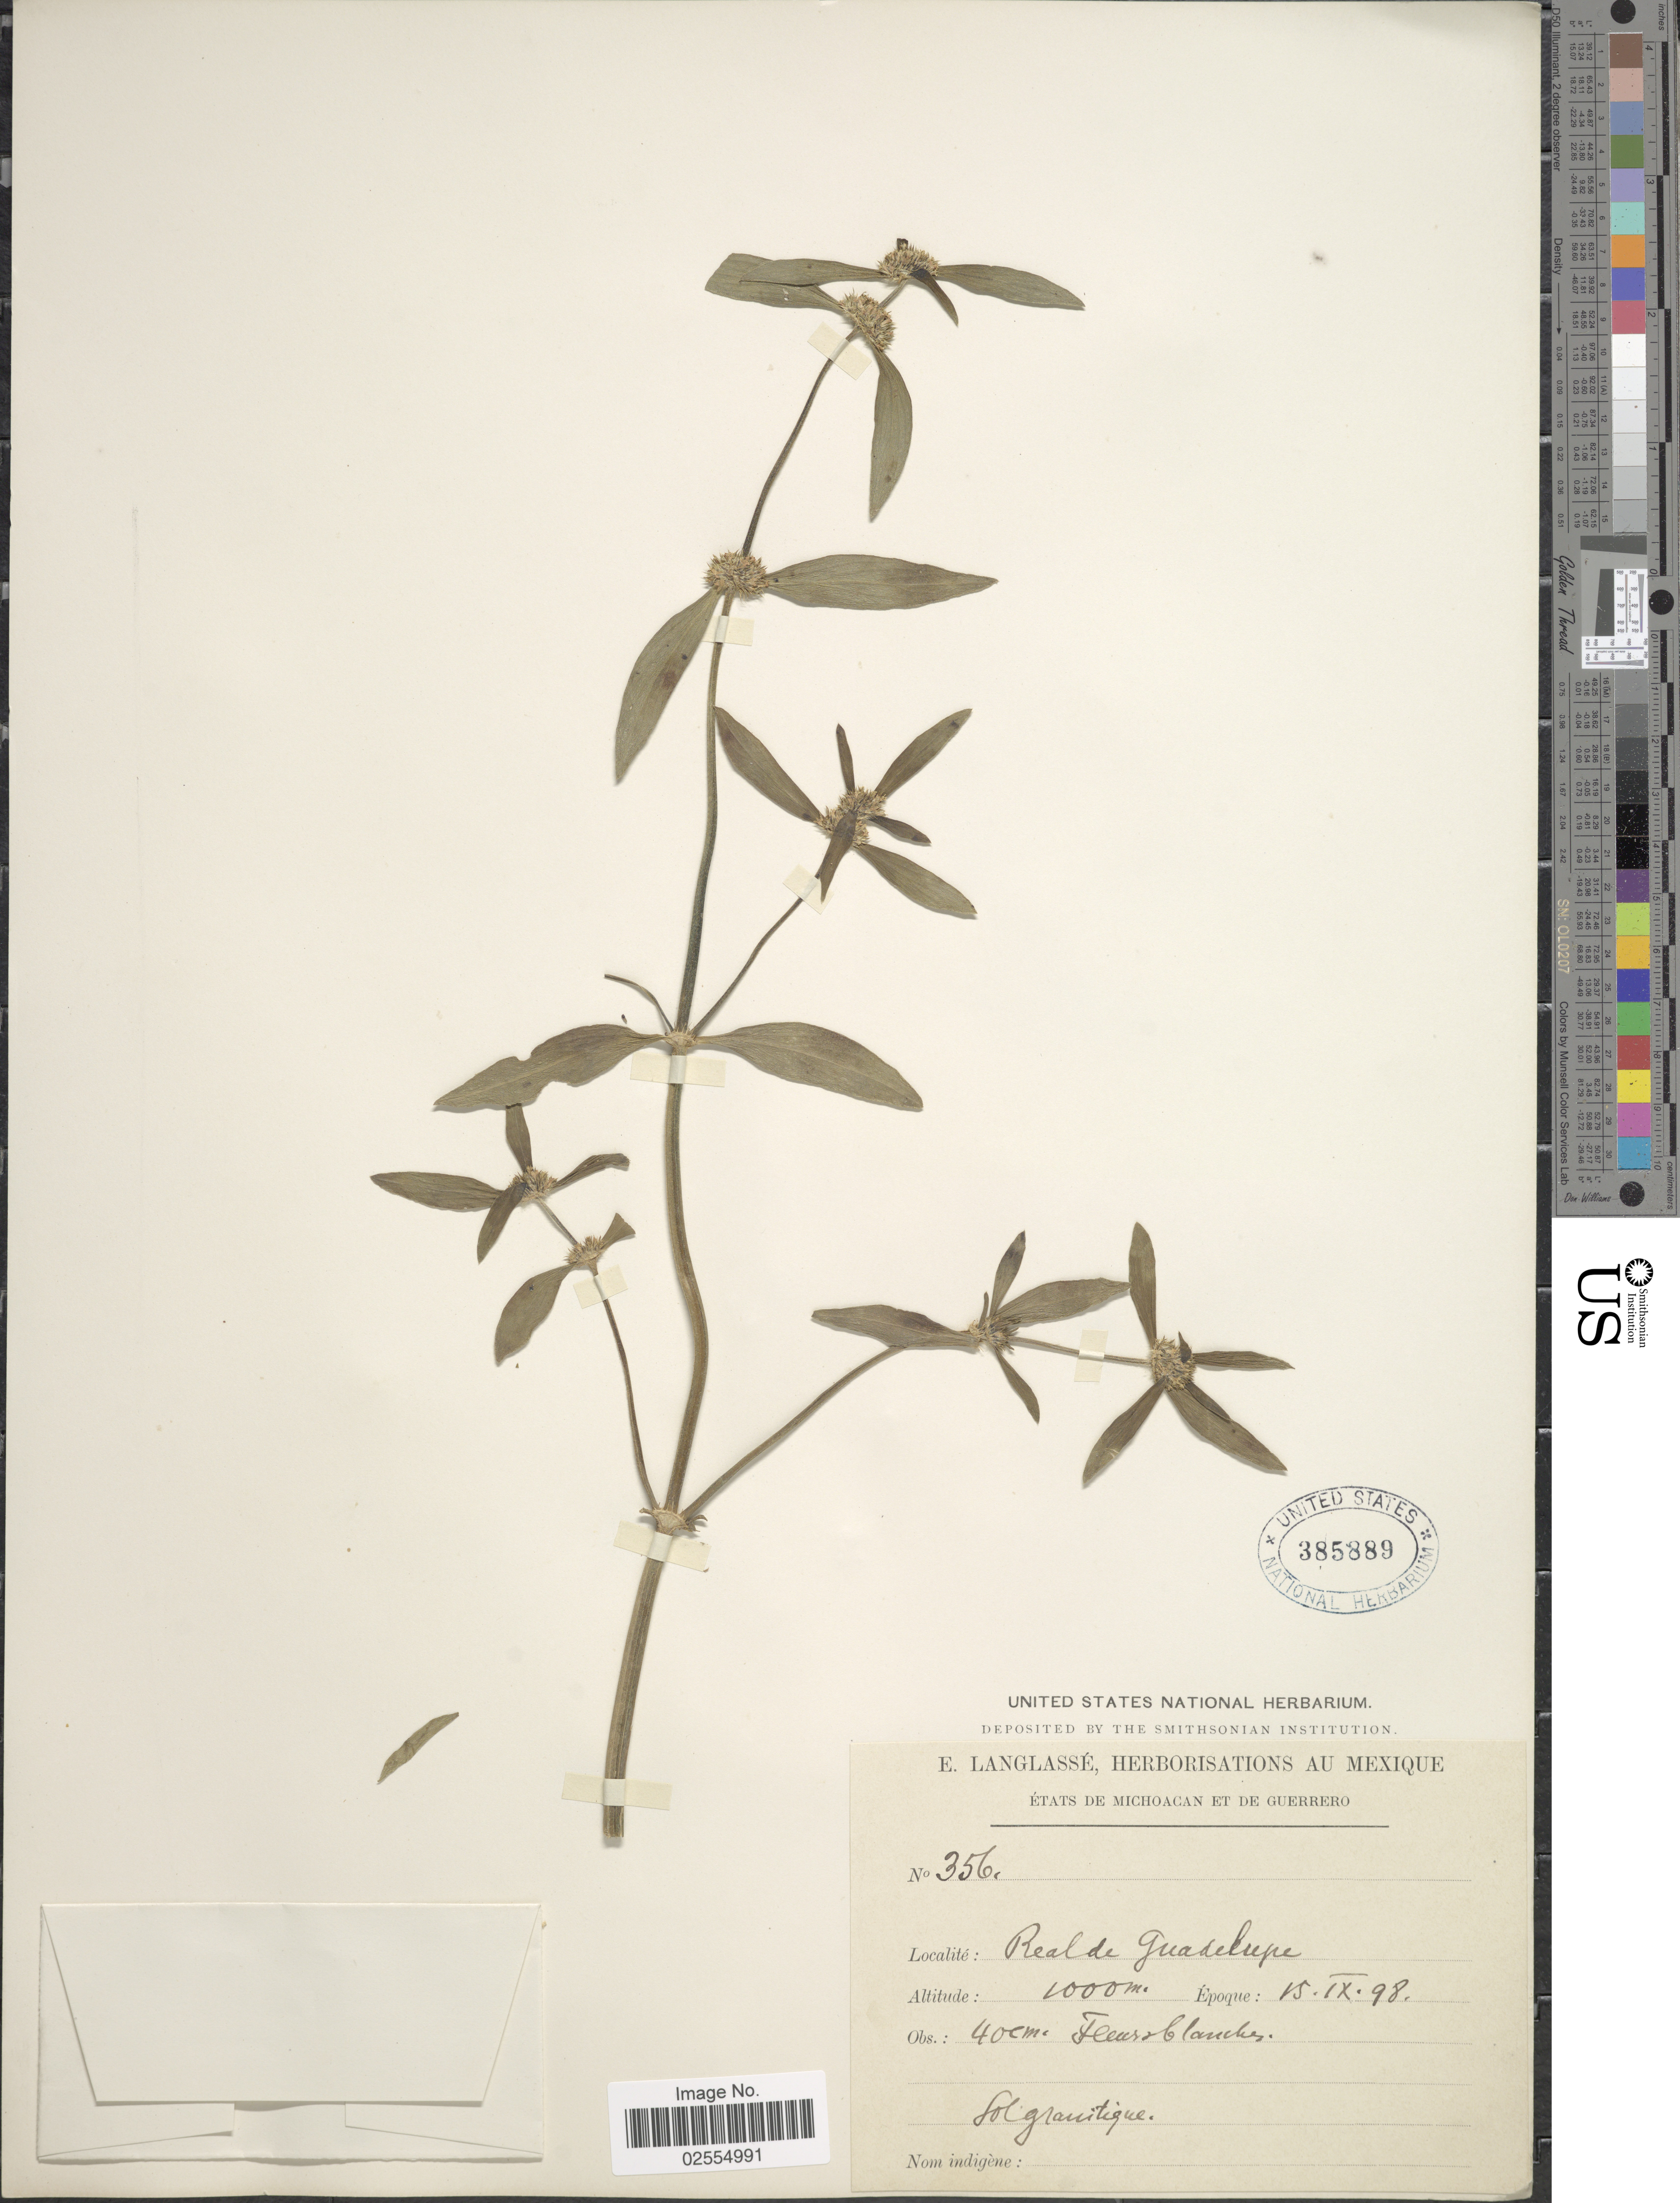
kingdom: Plantae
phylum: Tracheophyta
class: Magnoliopsida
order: Gentianales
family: Rubiaceae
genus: Mitracarpus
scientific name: Mitracarpus sp.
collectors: E. Langlassé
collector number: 356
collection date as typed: Transcribed d/m/y: 15/9/98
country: Mexico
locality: États de Michoacan et de Guerrero. Real de Guadelupe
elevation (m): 1000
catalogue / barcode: US 385889